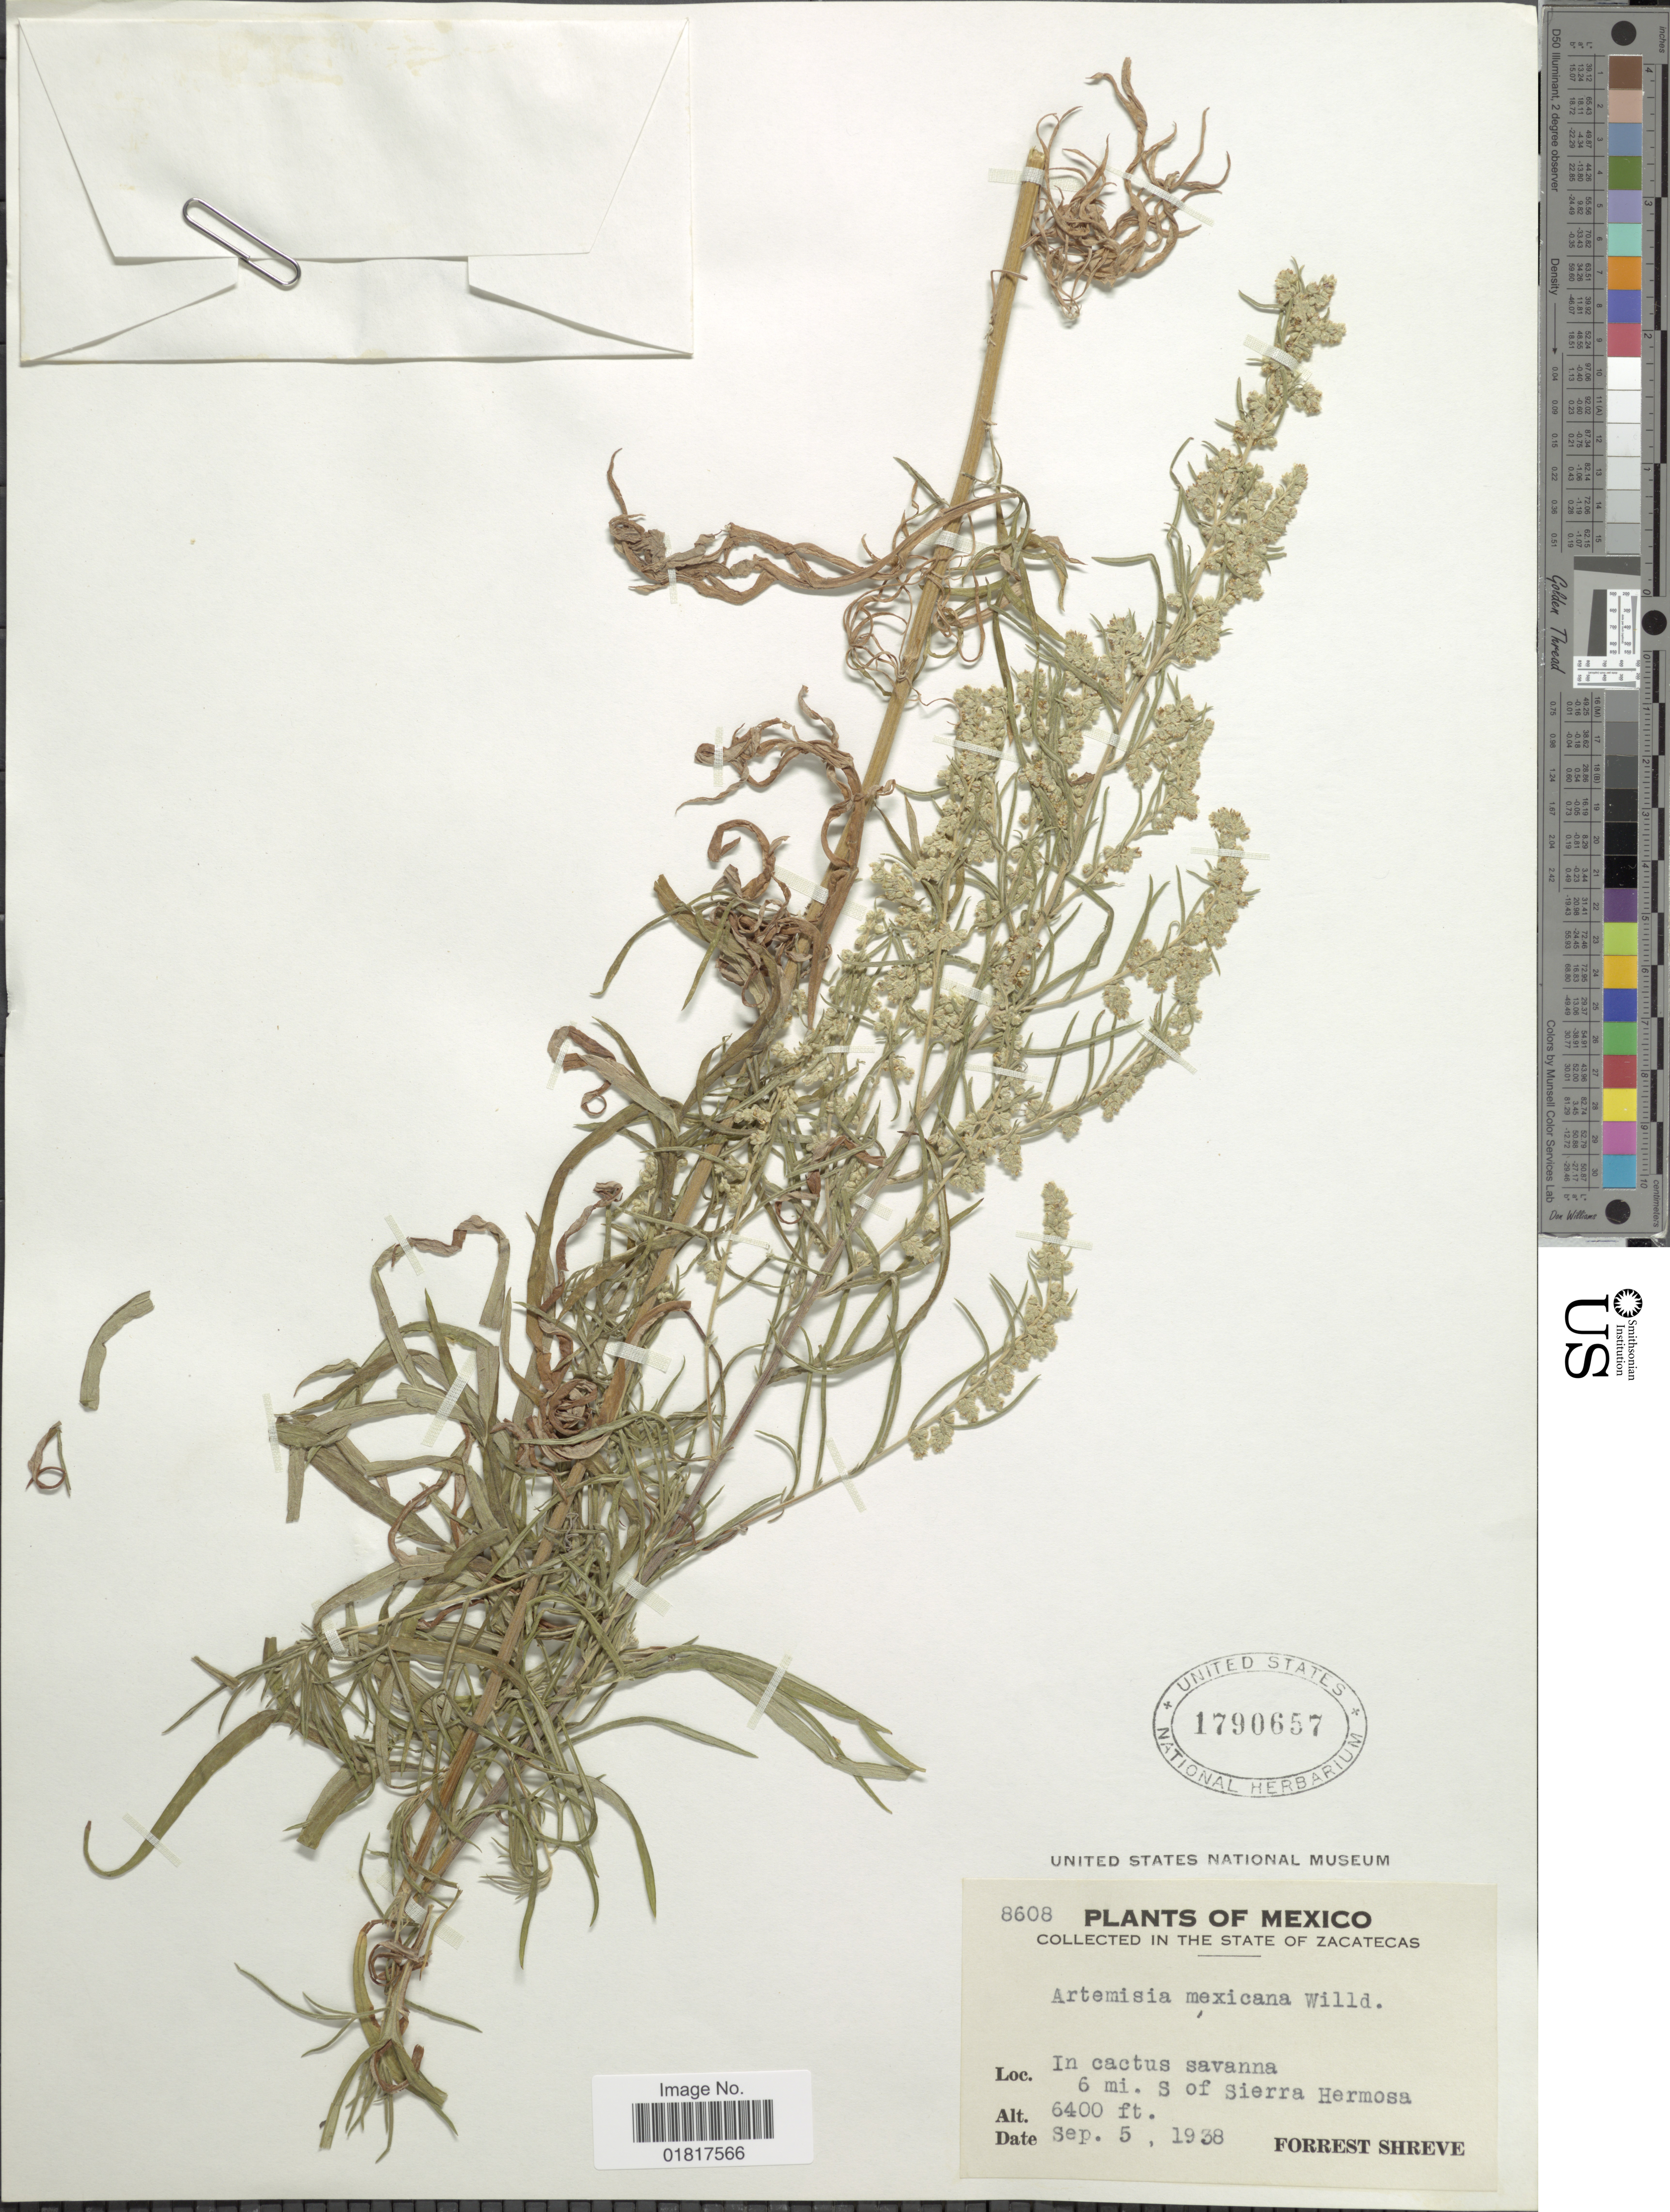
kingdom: Plantae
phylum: Tracheophyta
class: Magnoliopsida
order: Asterales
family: Asteraceae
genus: Artemisia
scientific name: Artemisia ludoviciana subsp. mexicana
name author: (Willd. ex Spreng.) D.D. Keck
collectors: F. Shreve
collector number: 8608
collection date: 1938-09-05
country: Mexico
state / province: Zacatecas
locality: In cactus savanna 6 mi S of Sierra Hermosa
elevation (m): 1951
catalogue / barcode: US 1790657